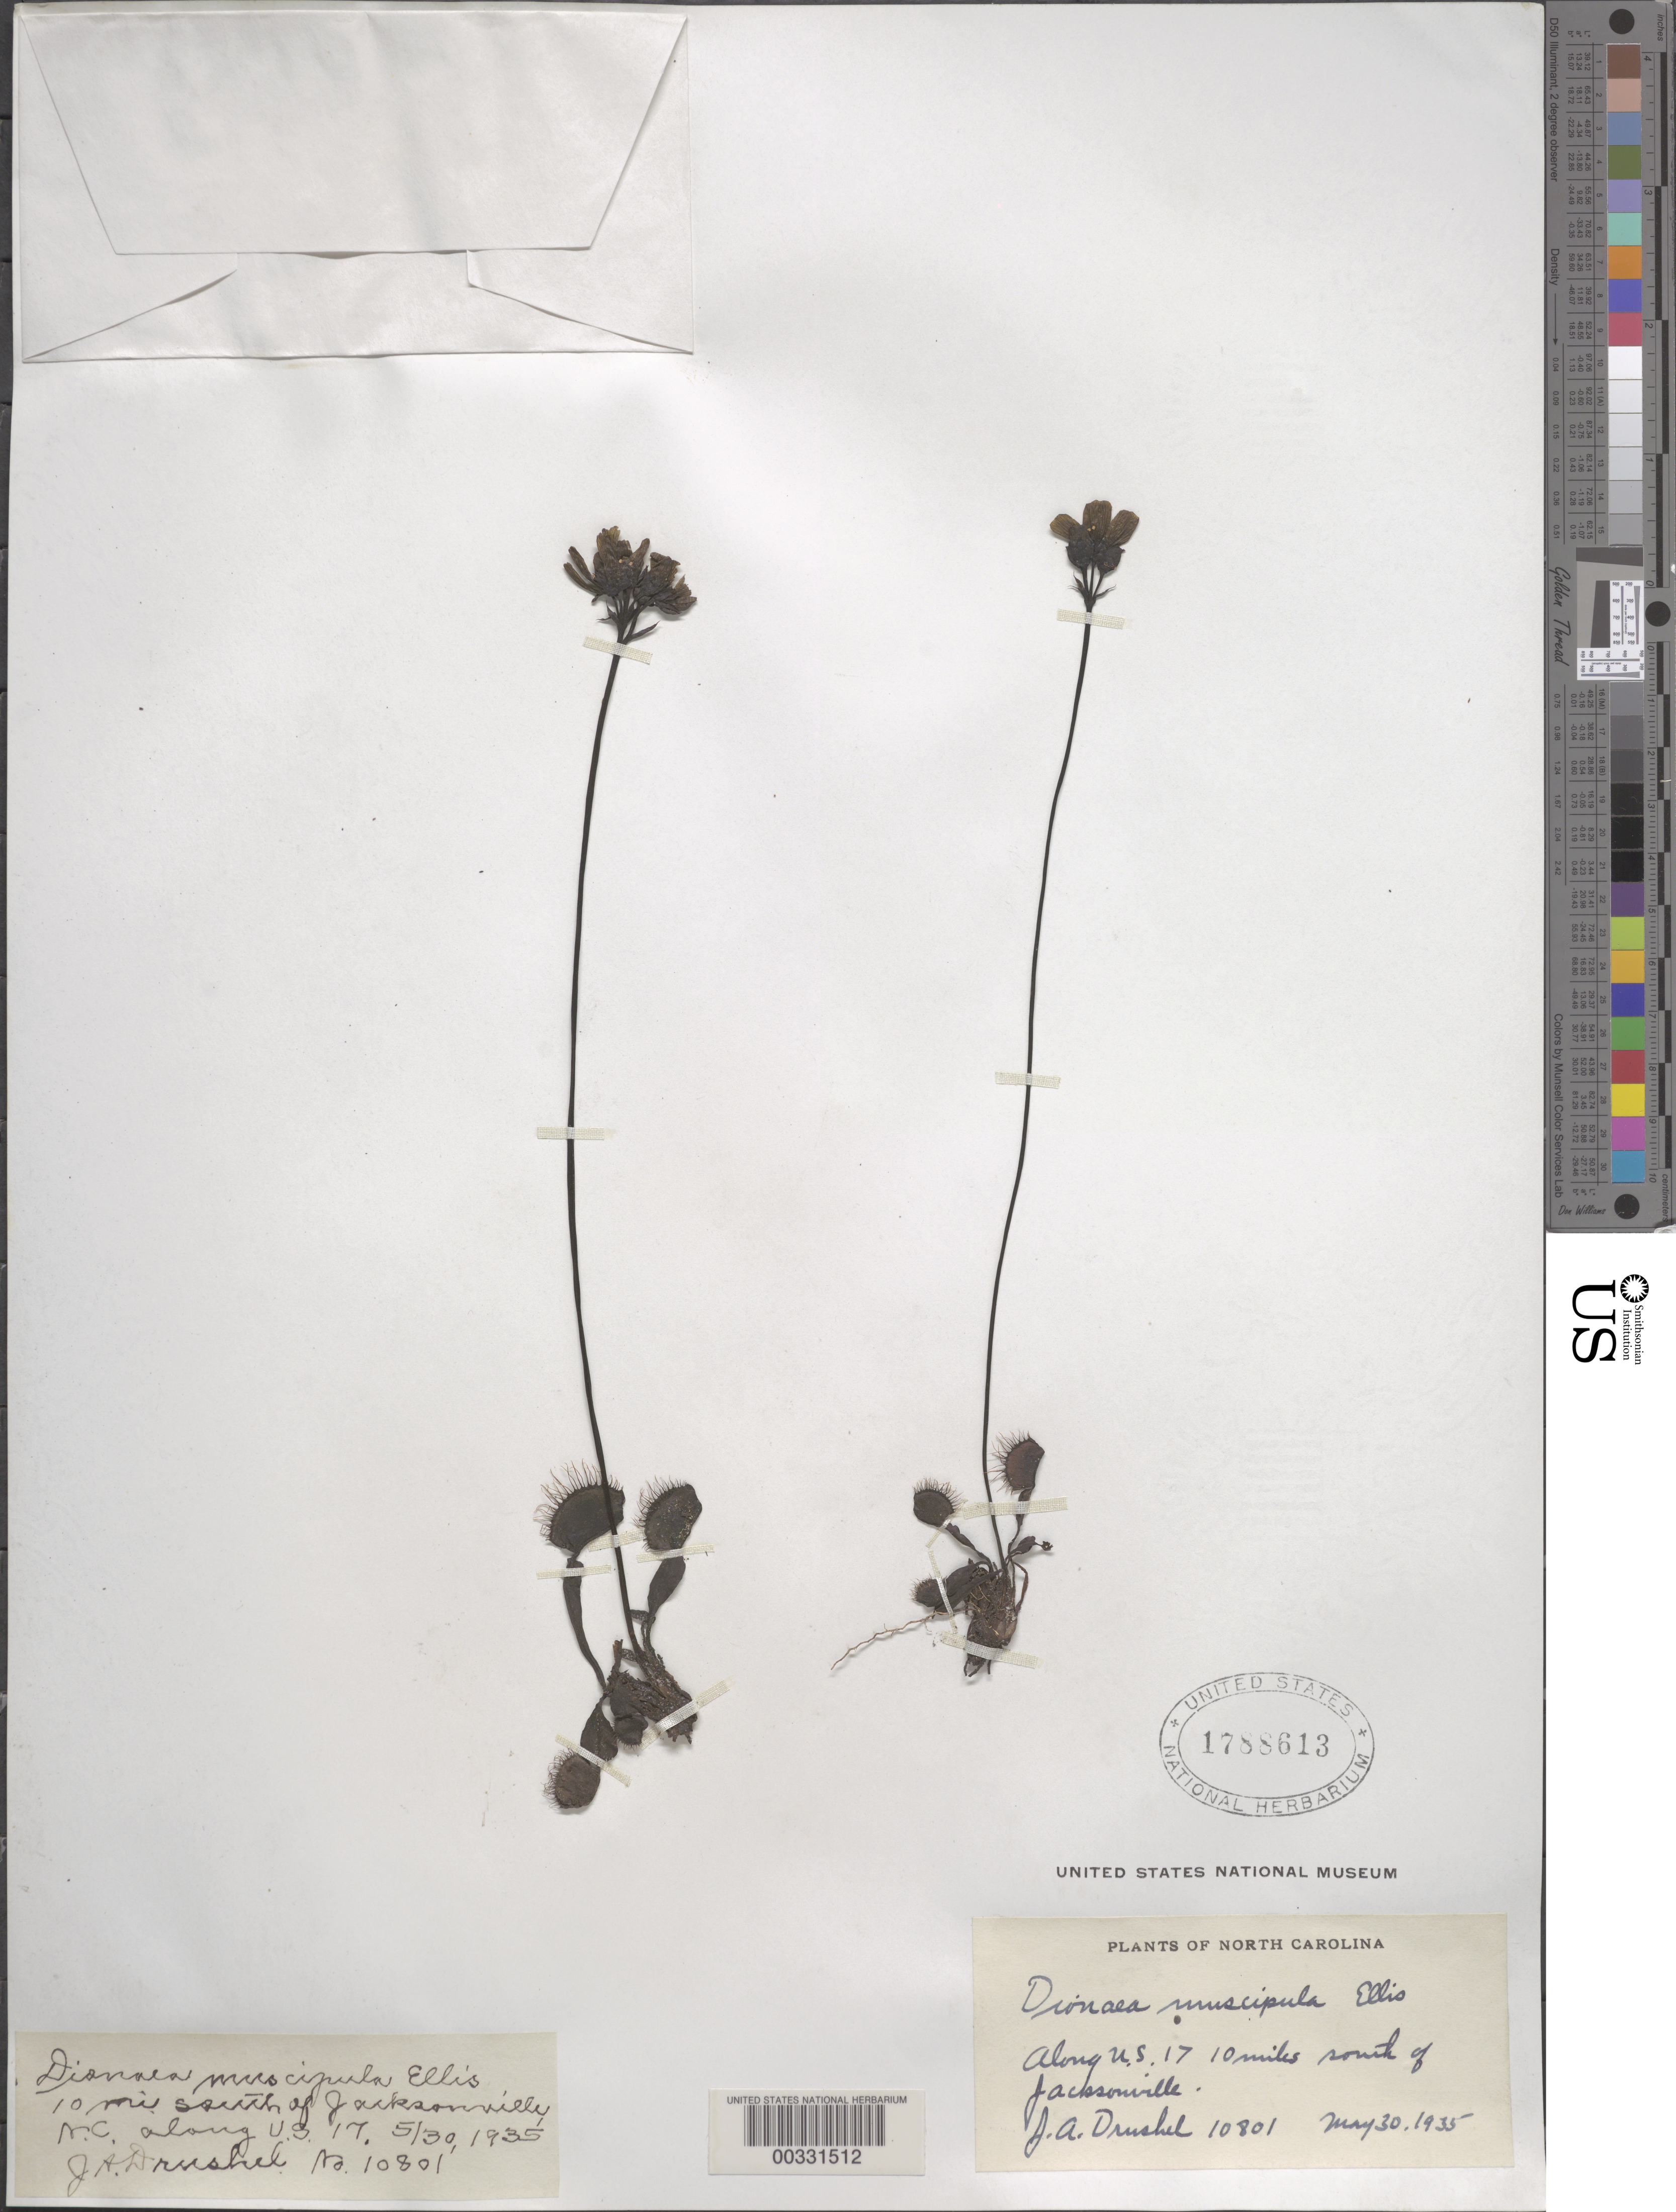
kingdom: Plantae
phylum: Tracheophyta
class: Magnoliopsida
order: Caryophyllales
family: Droseraceae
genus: Dionaea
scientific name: Dionaea muscipula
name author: J. Ellis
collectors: J. A. Drushel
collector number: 10801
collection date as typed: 30 May 1935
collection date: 1935-05-30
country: United States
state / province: North Carolina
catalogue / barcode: US 1788613